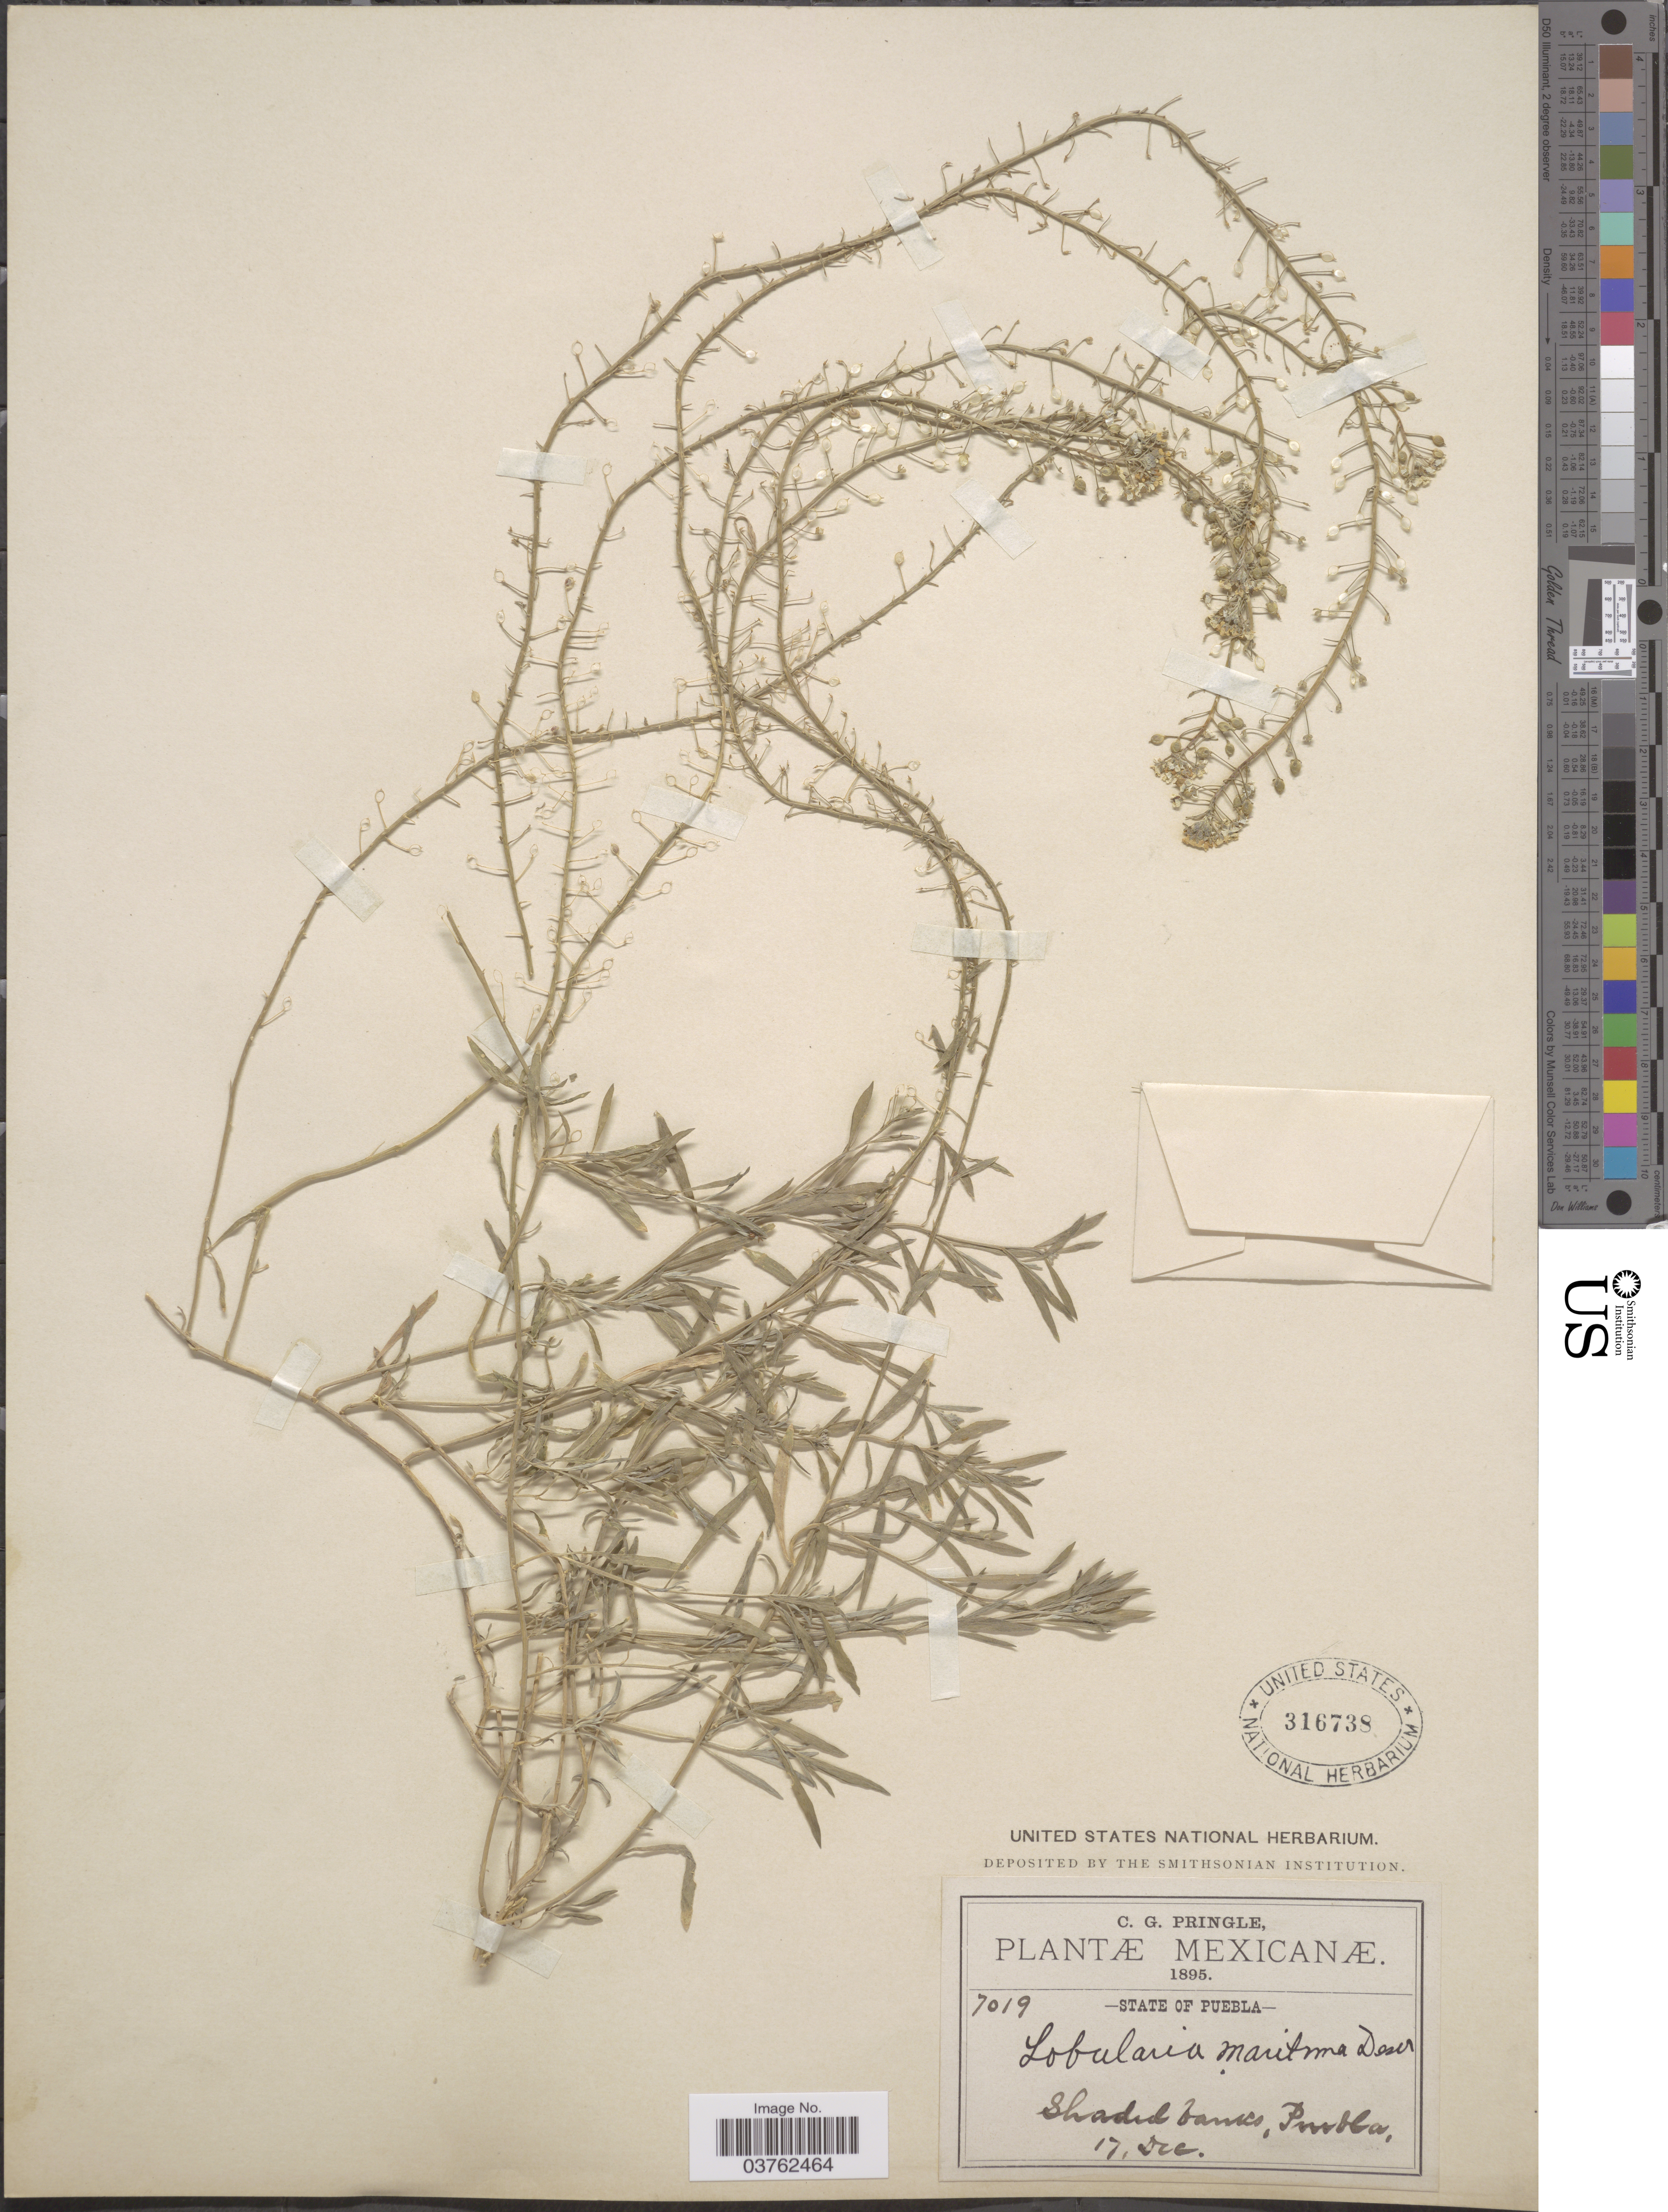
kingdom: Plantae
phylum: Tracheophyta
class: Magnoliopsida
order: Brassicales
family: Brassicaceae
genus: Lobularia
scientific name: Lobularia maritima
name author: (L.) Desv.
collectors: C. G. Pringle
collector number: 7019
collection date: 1895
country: Mexico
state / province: Puebla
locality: Mexicanae. State of Puebla. Shaded Banco, Puebla.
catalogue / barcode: US 316738